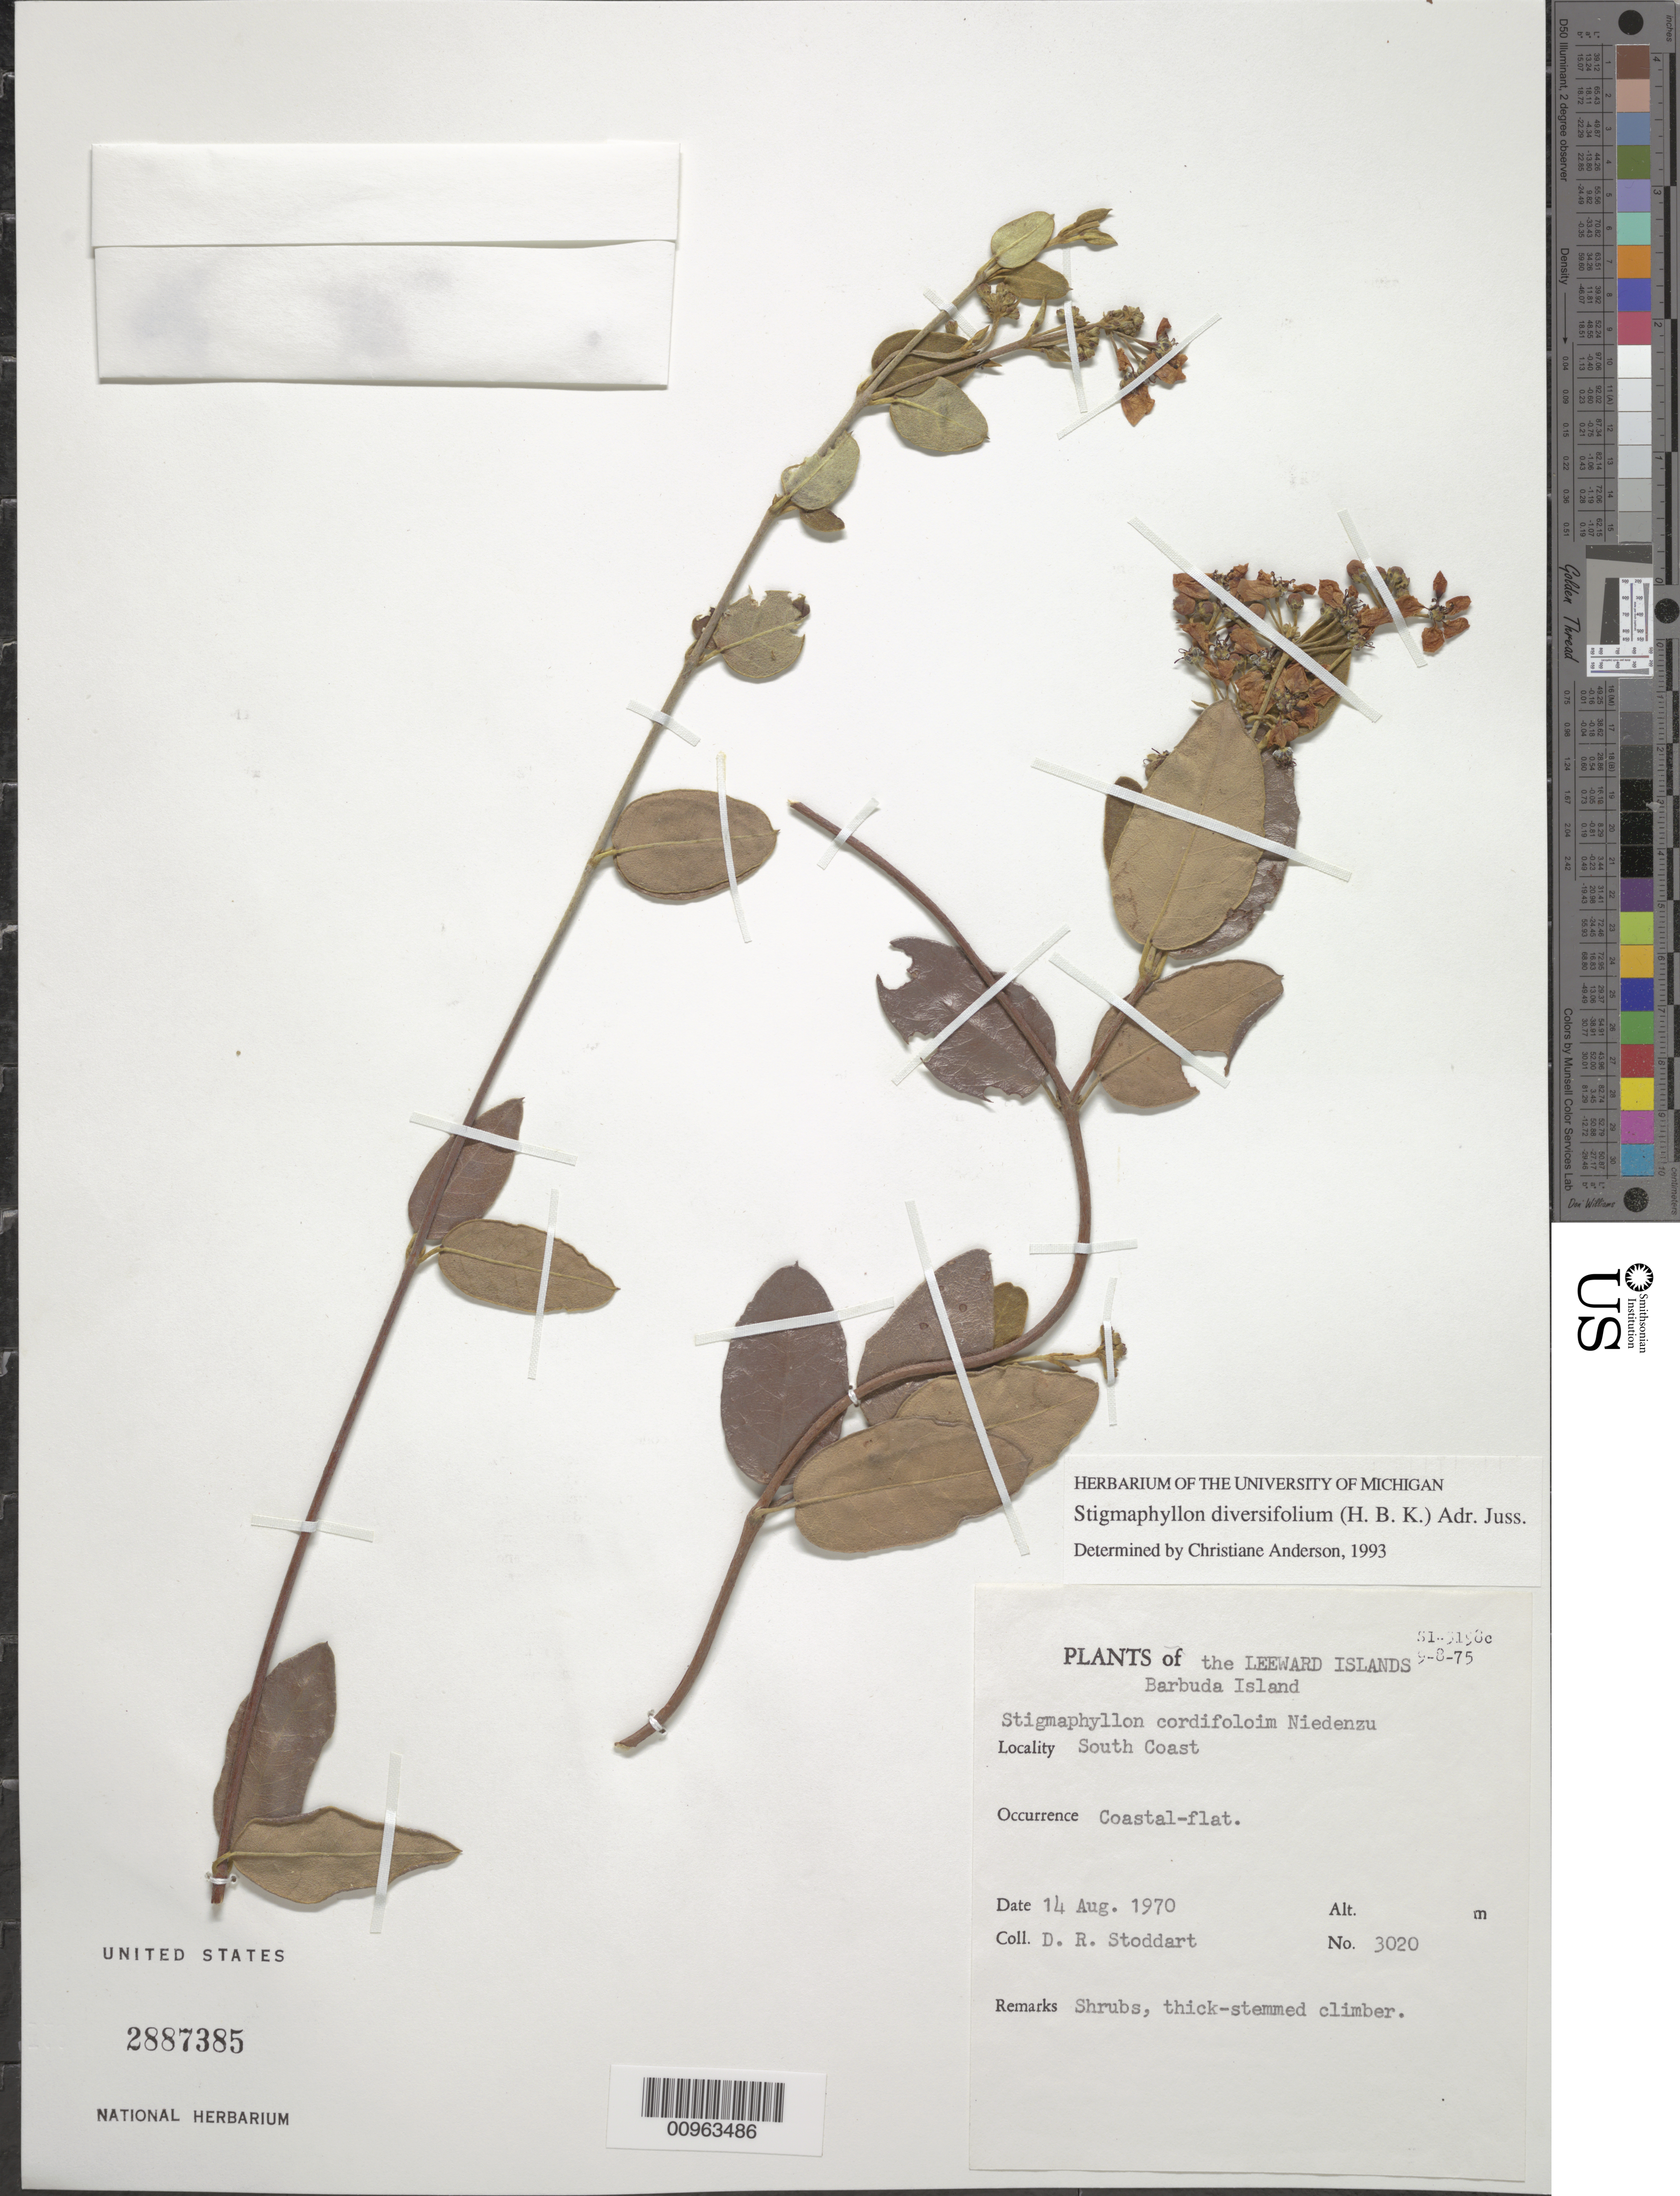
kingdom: Plantae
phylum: Tracheophyta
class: Magnoliopsida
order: Malpighiales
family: Malpighiaceae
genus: Stigmaphyllon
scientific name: Stigmaphyllon diversifolium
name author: (Kunth) A. Juss.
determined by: Anderson, C.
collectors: D. R. Stoddart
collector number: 3020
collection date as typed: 14 Aug 1970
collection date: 1970-08-14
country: Antigua and Barbuda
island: Barbuda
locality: South Coast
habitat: Coastal flat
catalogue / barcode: US 2887385